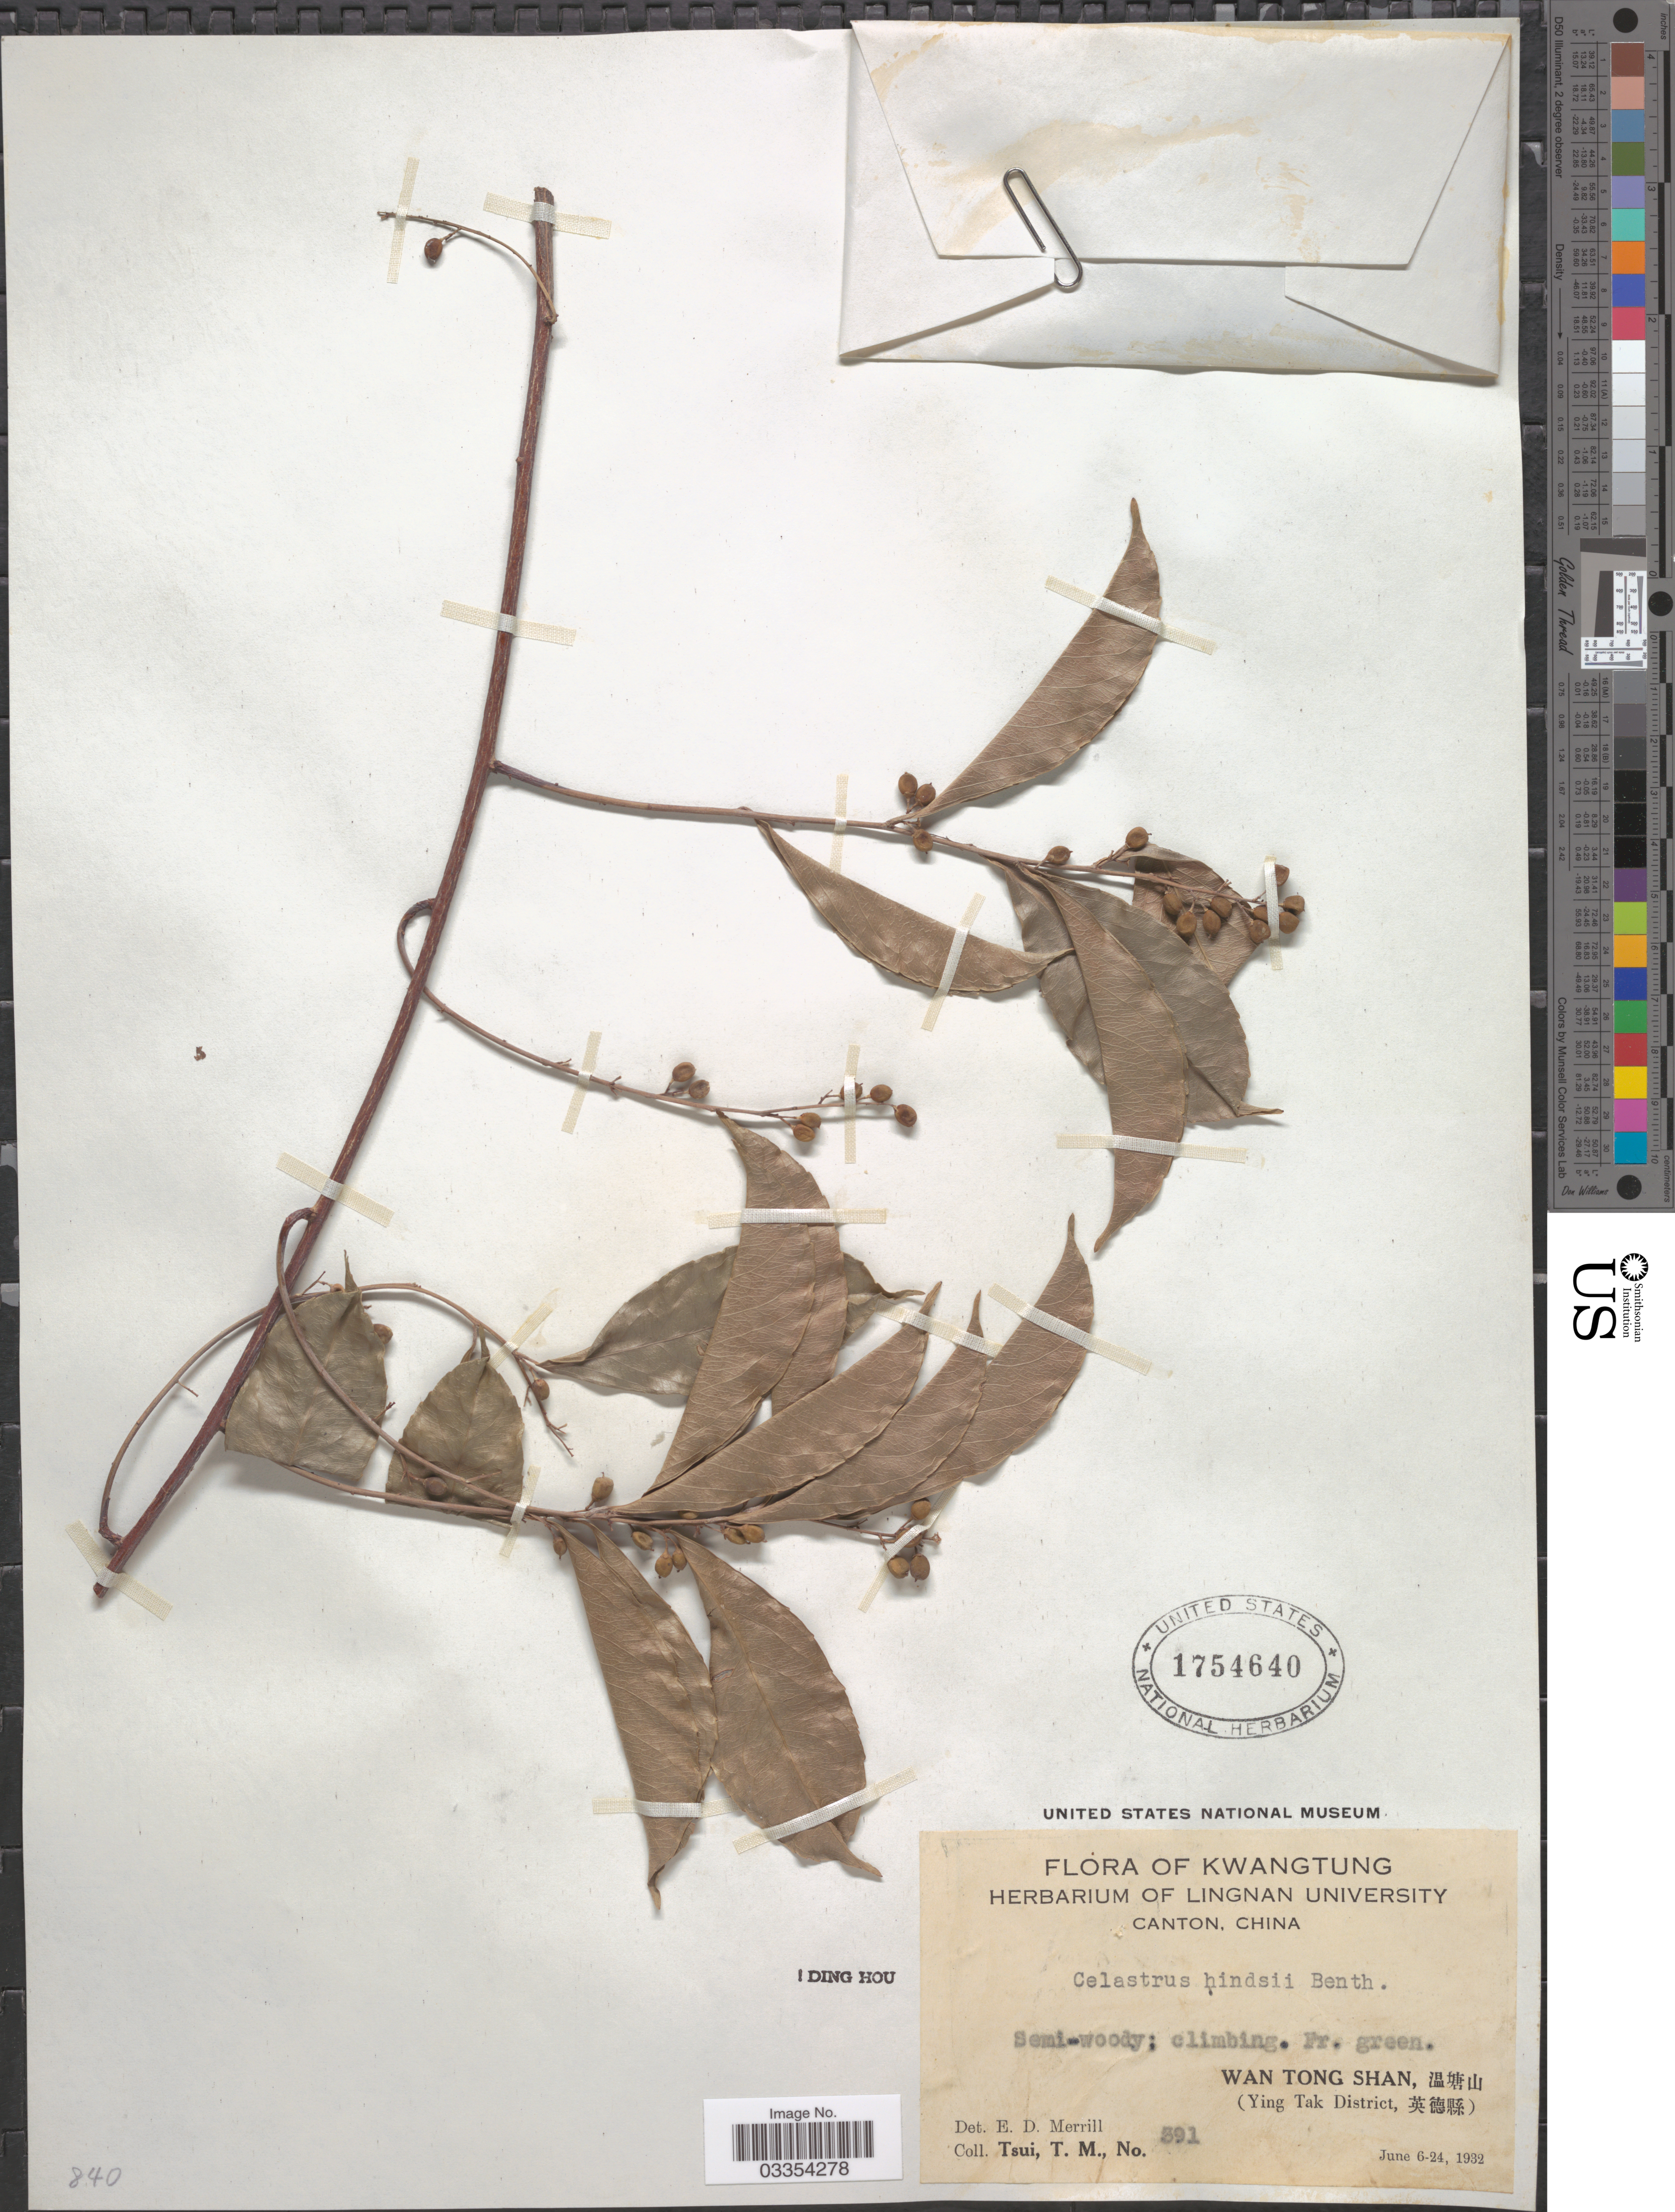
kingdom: Plantae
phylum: Tracheophyta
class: Magnoliopsida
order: Celastrales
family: Celastraceae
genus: Celastrus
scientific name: Celastrus hindsii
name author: Benth.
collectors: T. Tsui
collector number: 391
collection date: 1932-06-06/1932-06-24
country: China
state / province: Guangdong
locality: Kwangtung. Wan Tong Shan, X. (Ying Tak District, X).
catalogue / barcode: US 1754640